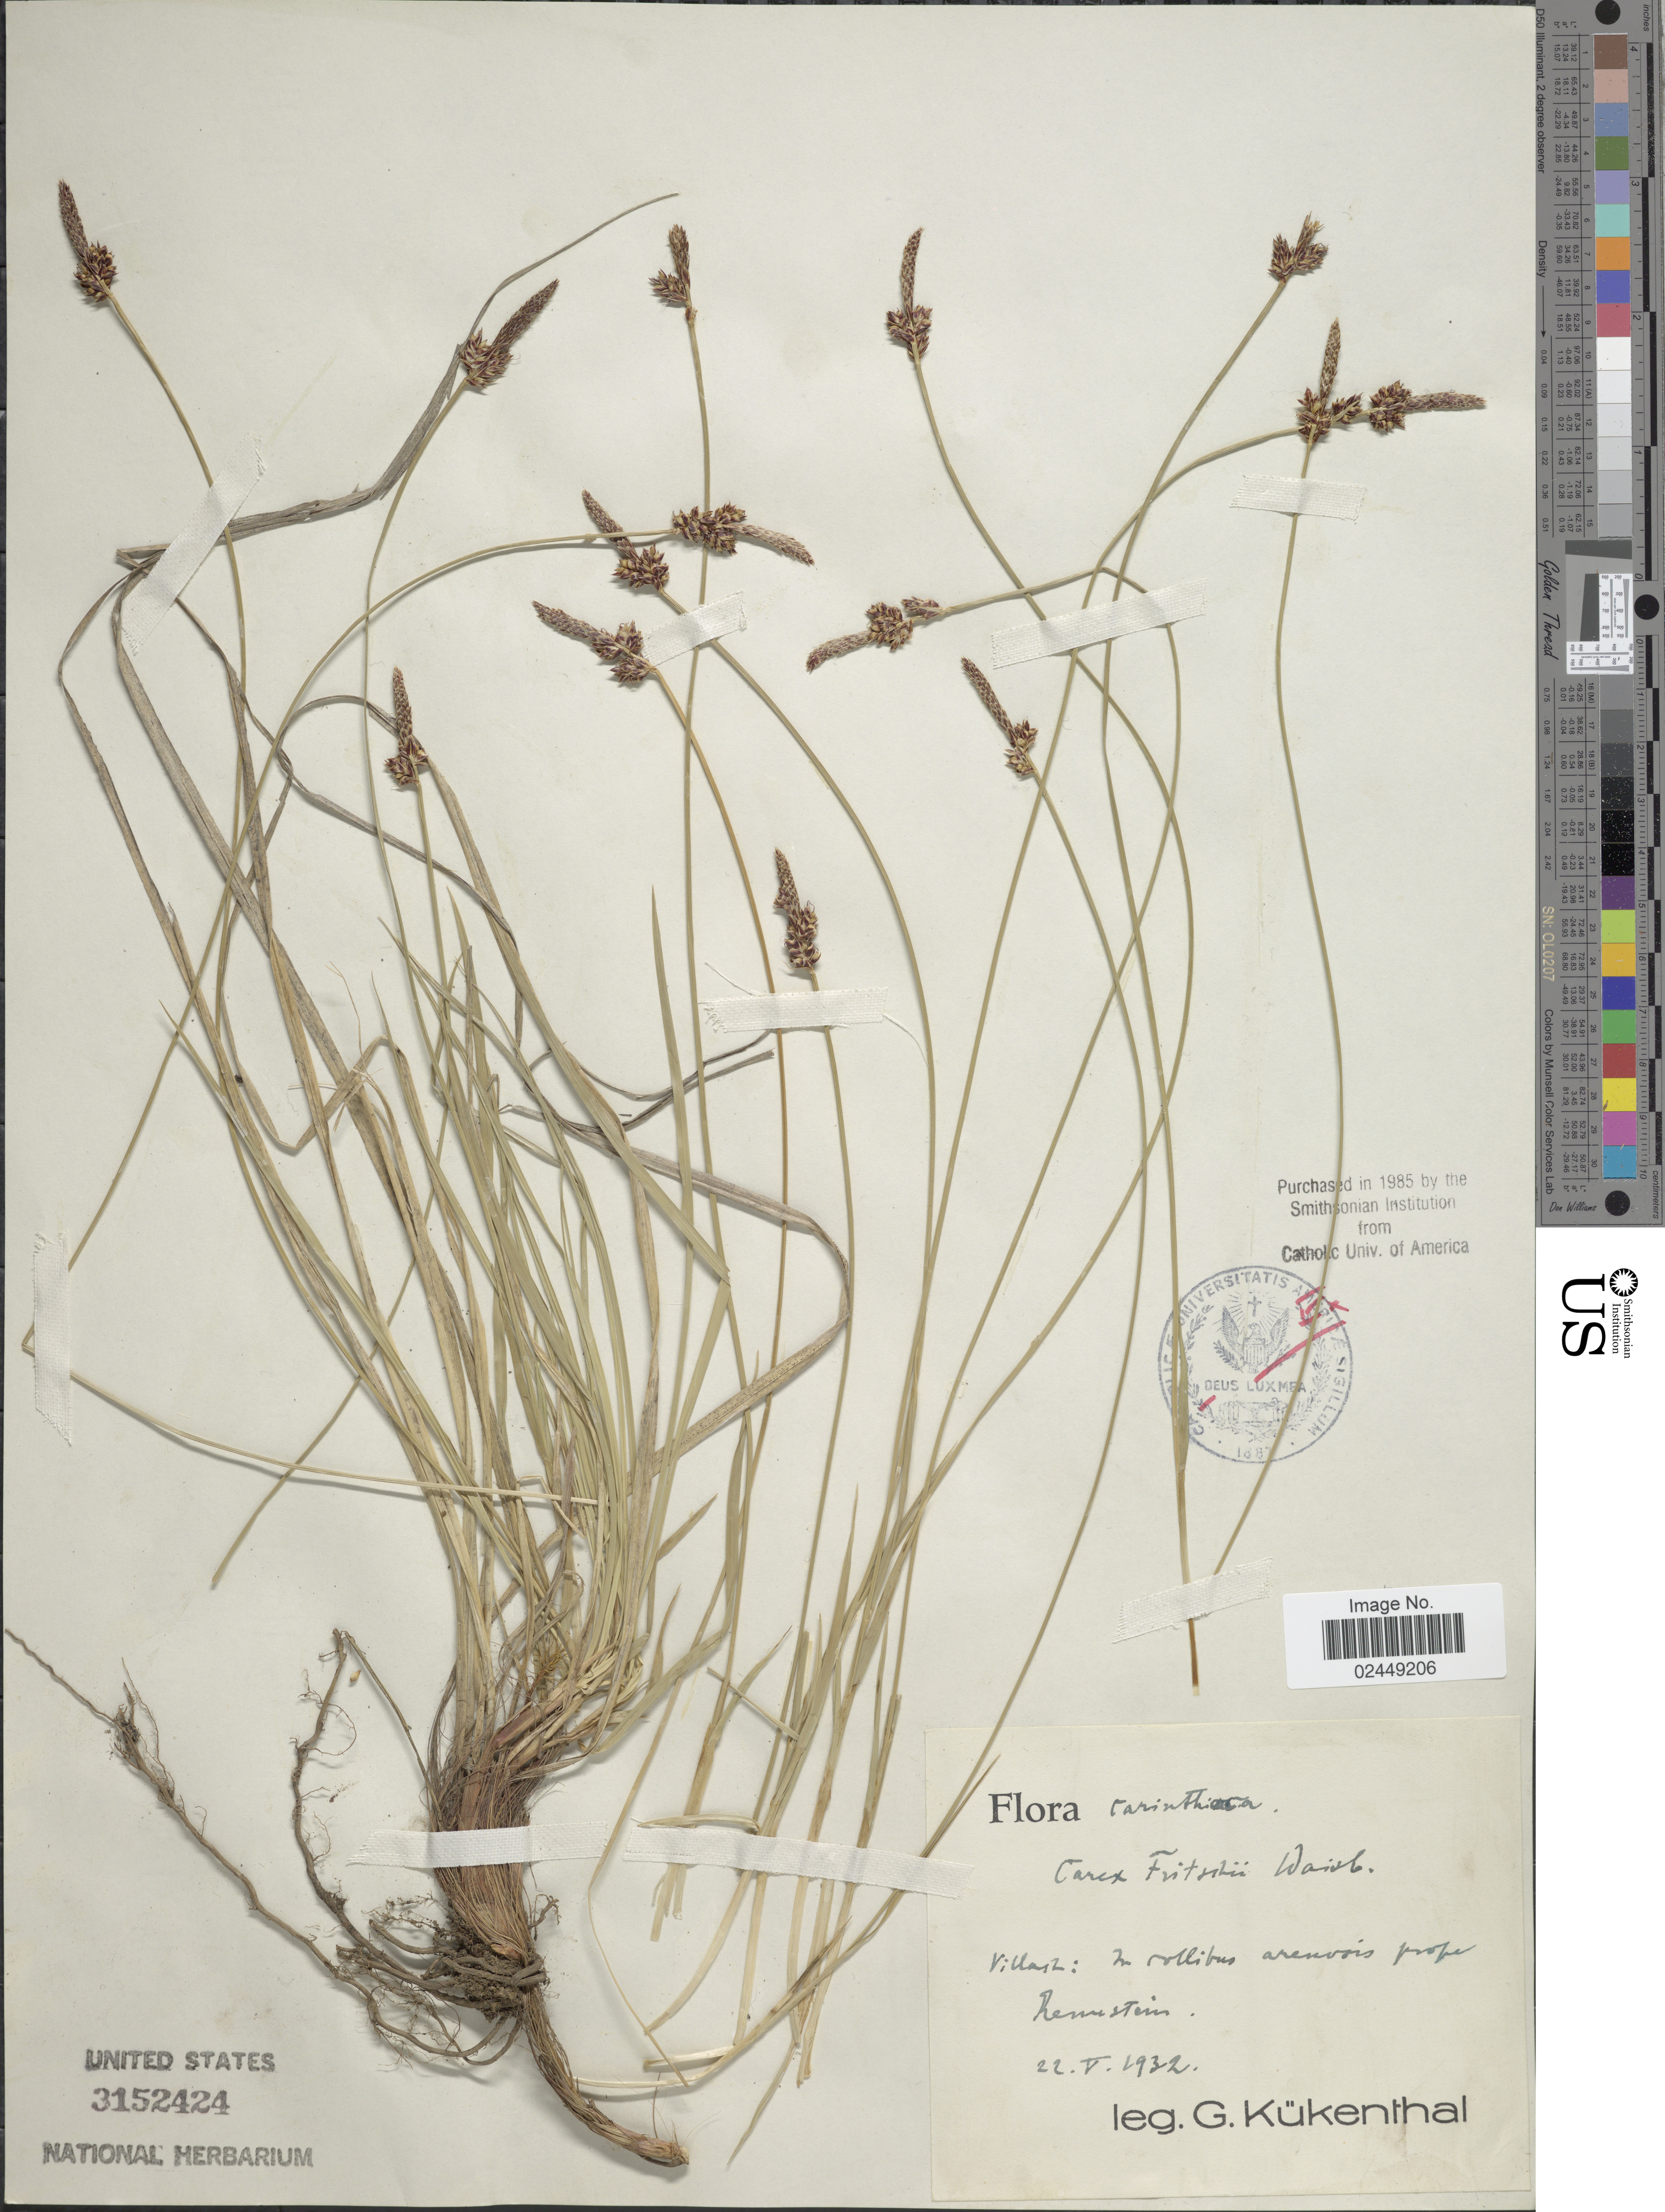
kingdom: Plantae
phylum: Tracheophyta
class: Liliopsida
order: Poales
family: Cyperaceae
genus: Carex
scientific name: Carex fritschii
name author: Waisb.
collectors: G. Kükenthal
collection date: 1932-05-22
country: Austria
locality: Carinthiaca, Villars; In collibus arenosis prope Renestein [interpreted]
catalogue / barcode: US 3152424